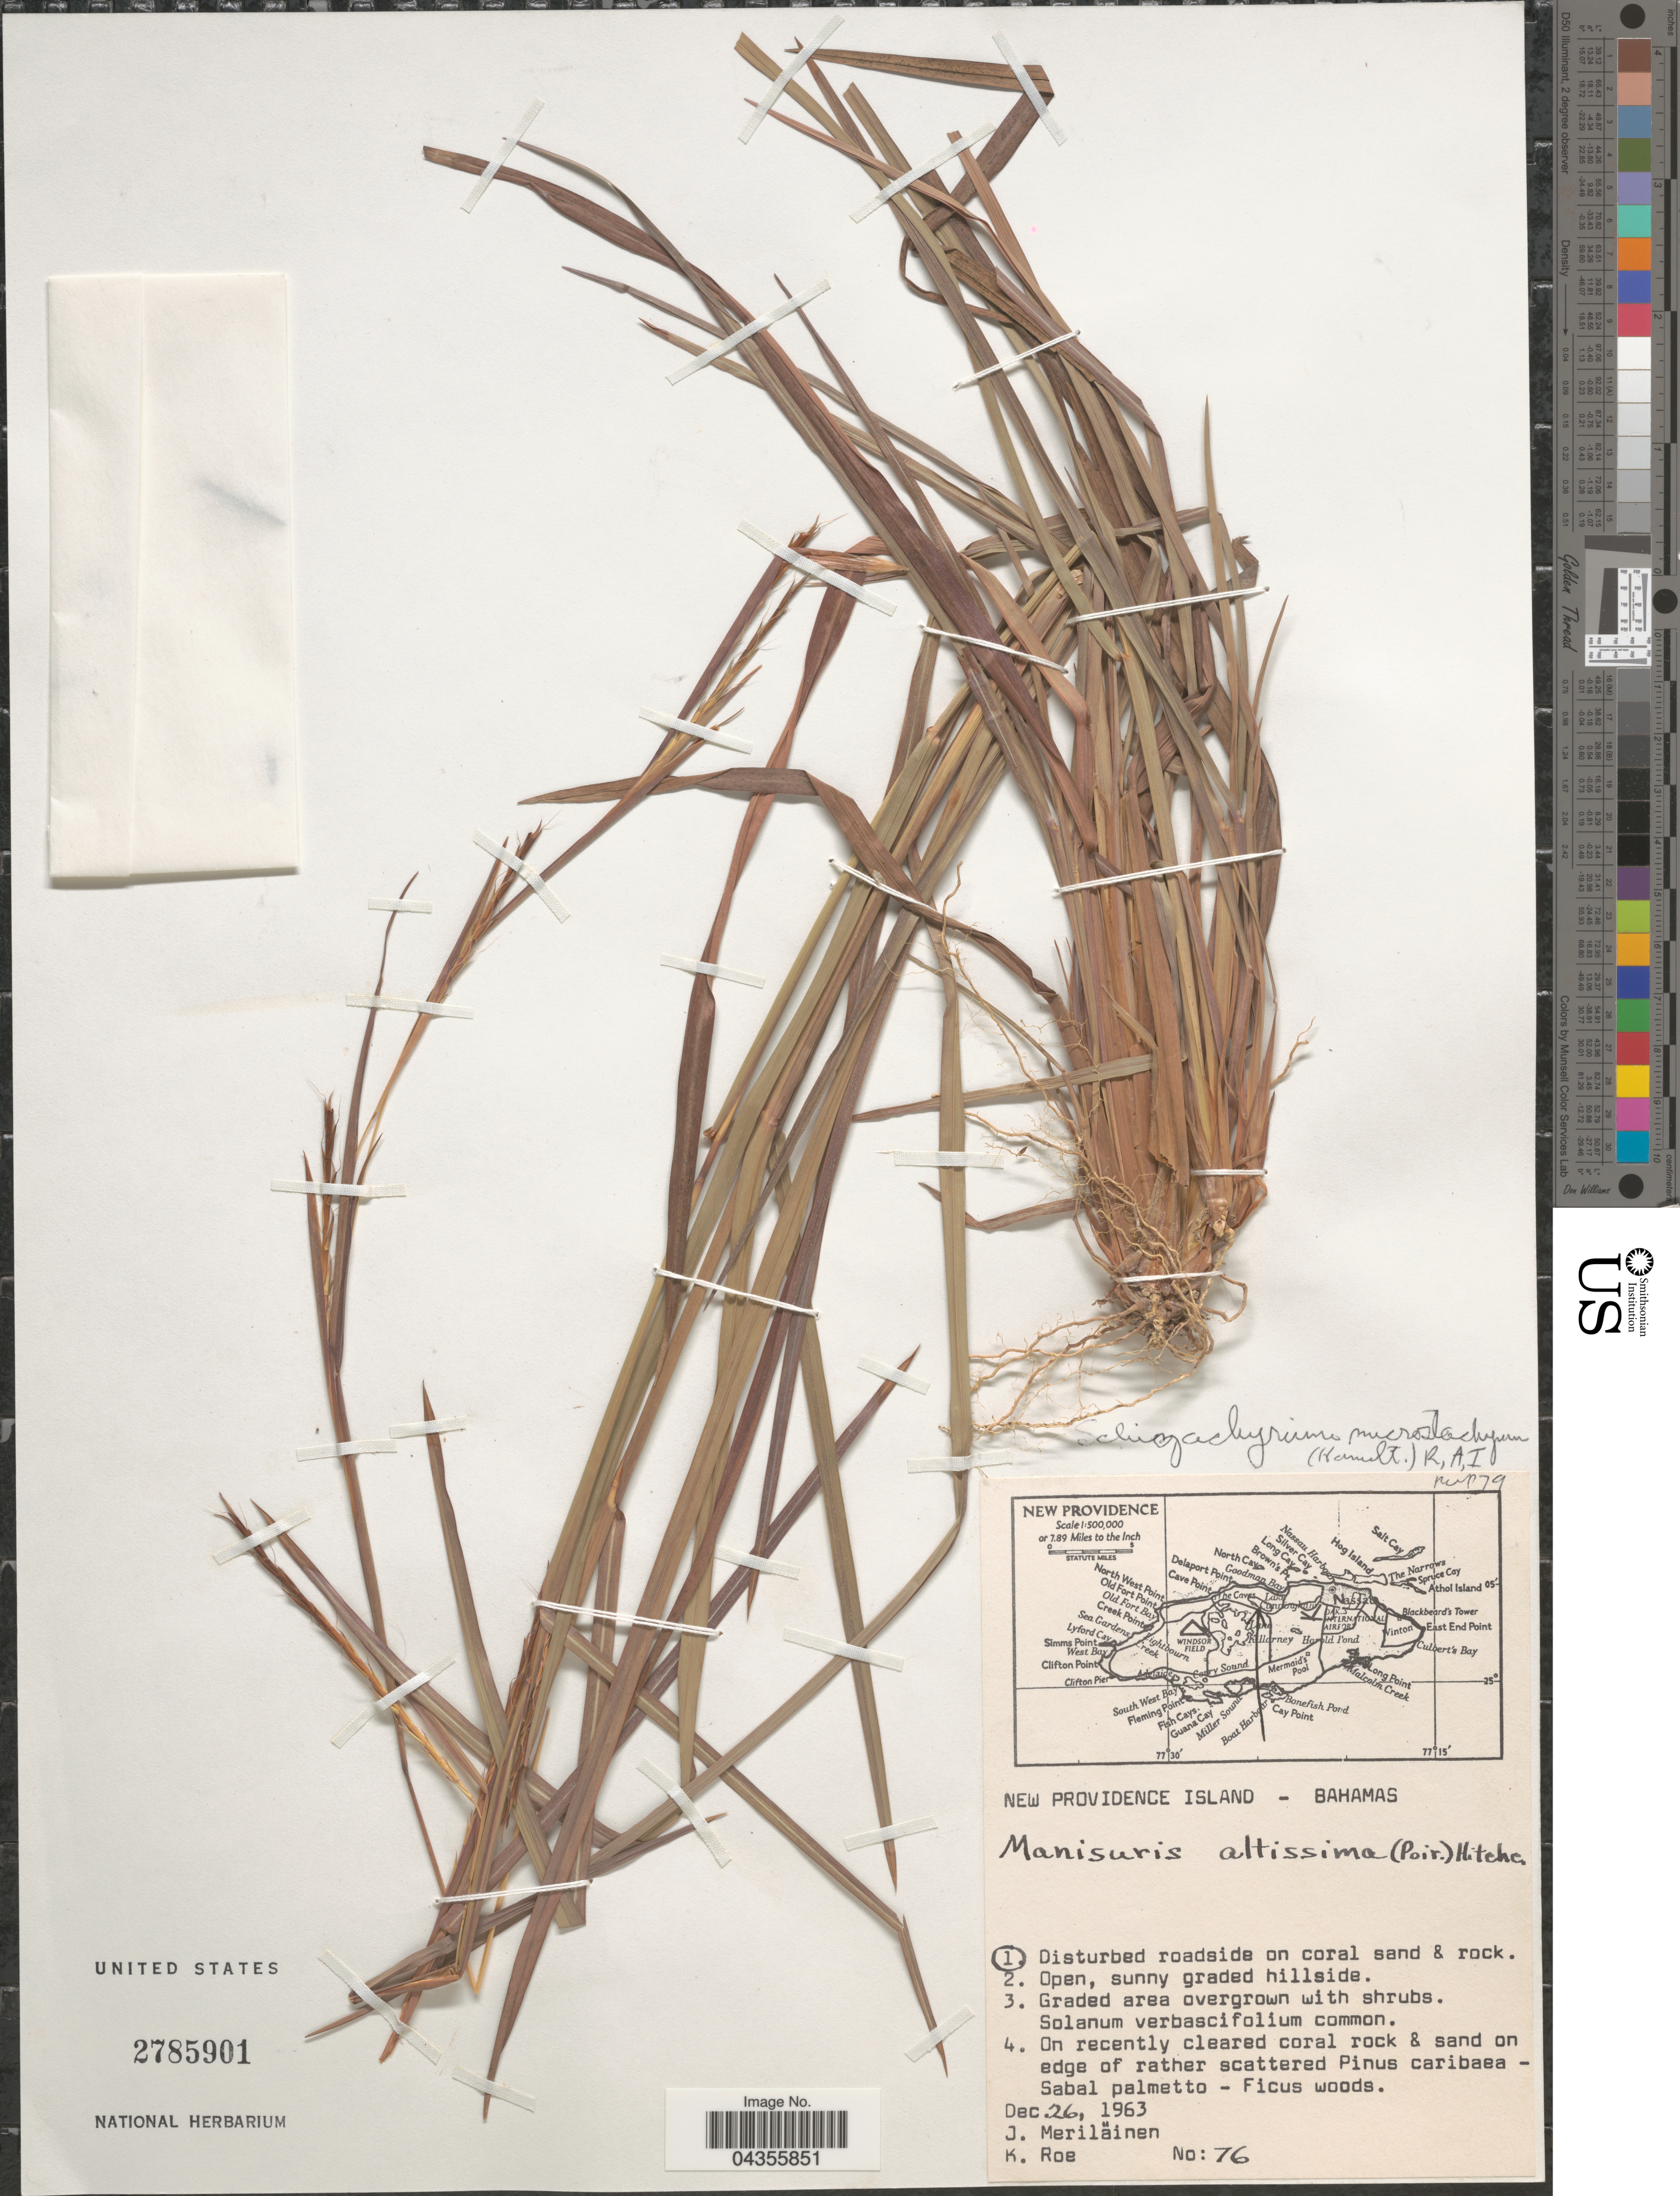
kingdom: Plantae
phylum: Tracheophyta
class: Liliopsida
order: Poales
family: Poaceae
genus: Schizachyrium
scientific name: Schizachyrium microstachyum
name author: (Desv. ex Ham.) Roseng. et al.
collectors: J. Merilainen & K. Roe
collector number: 76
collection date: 1963-12-26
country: Bahamas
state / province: New Providence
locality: New Providence Island.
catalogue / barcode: US 2785901